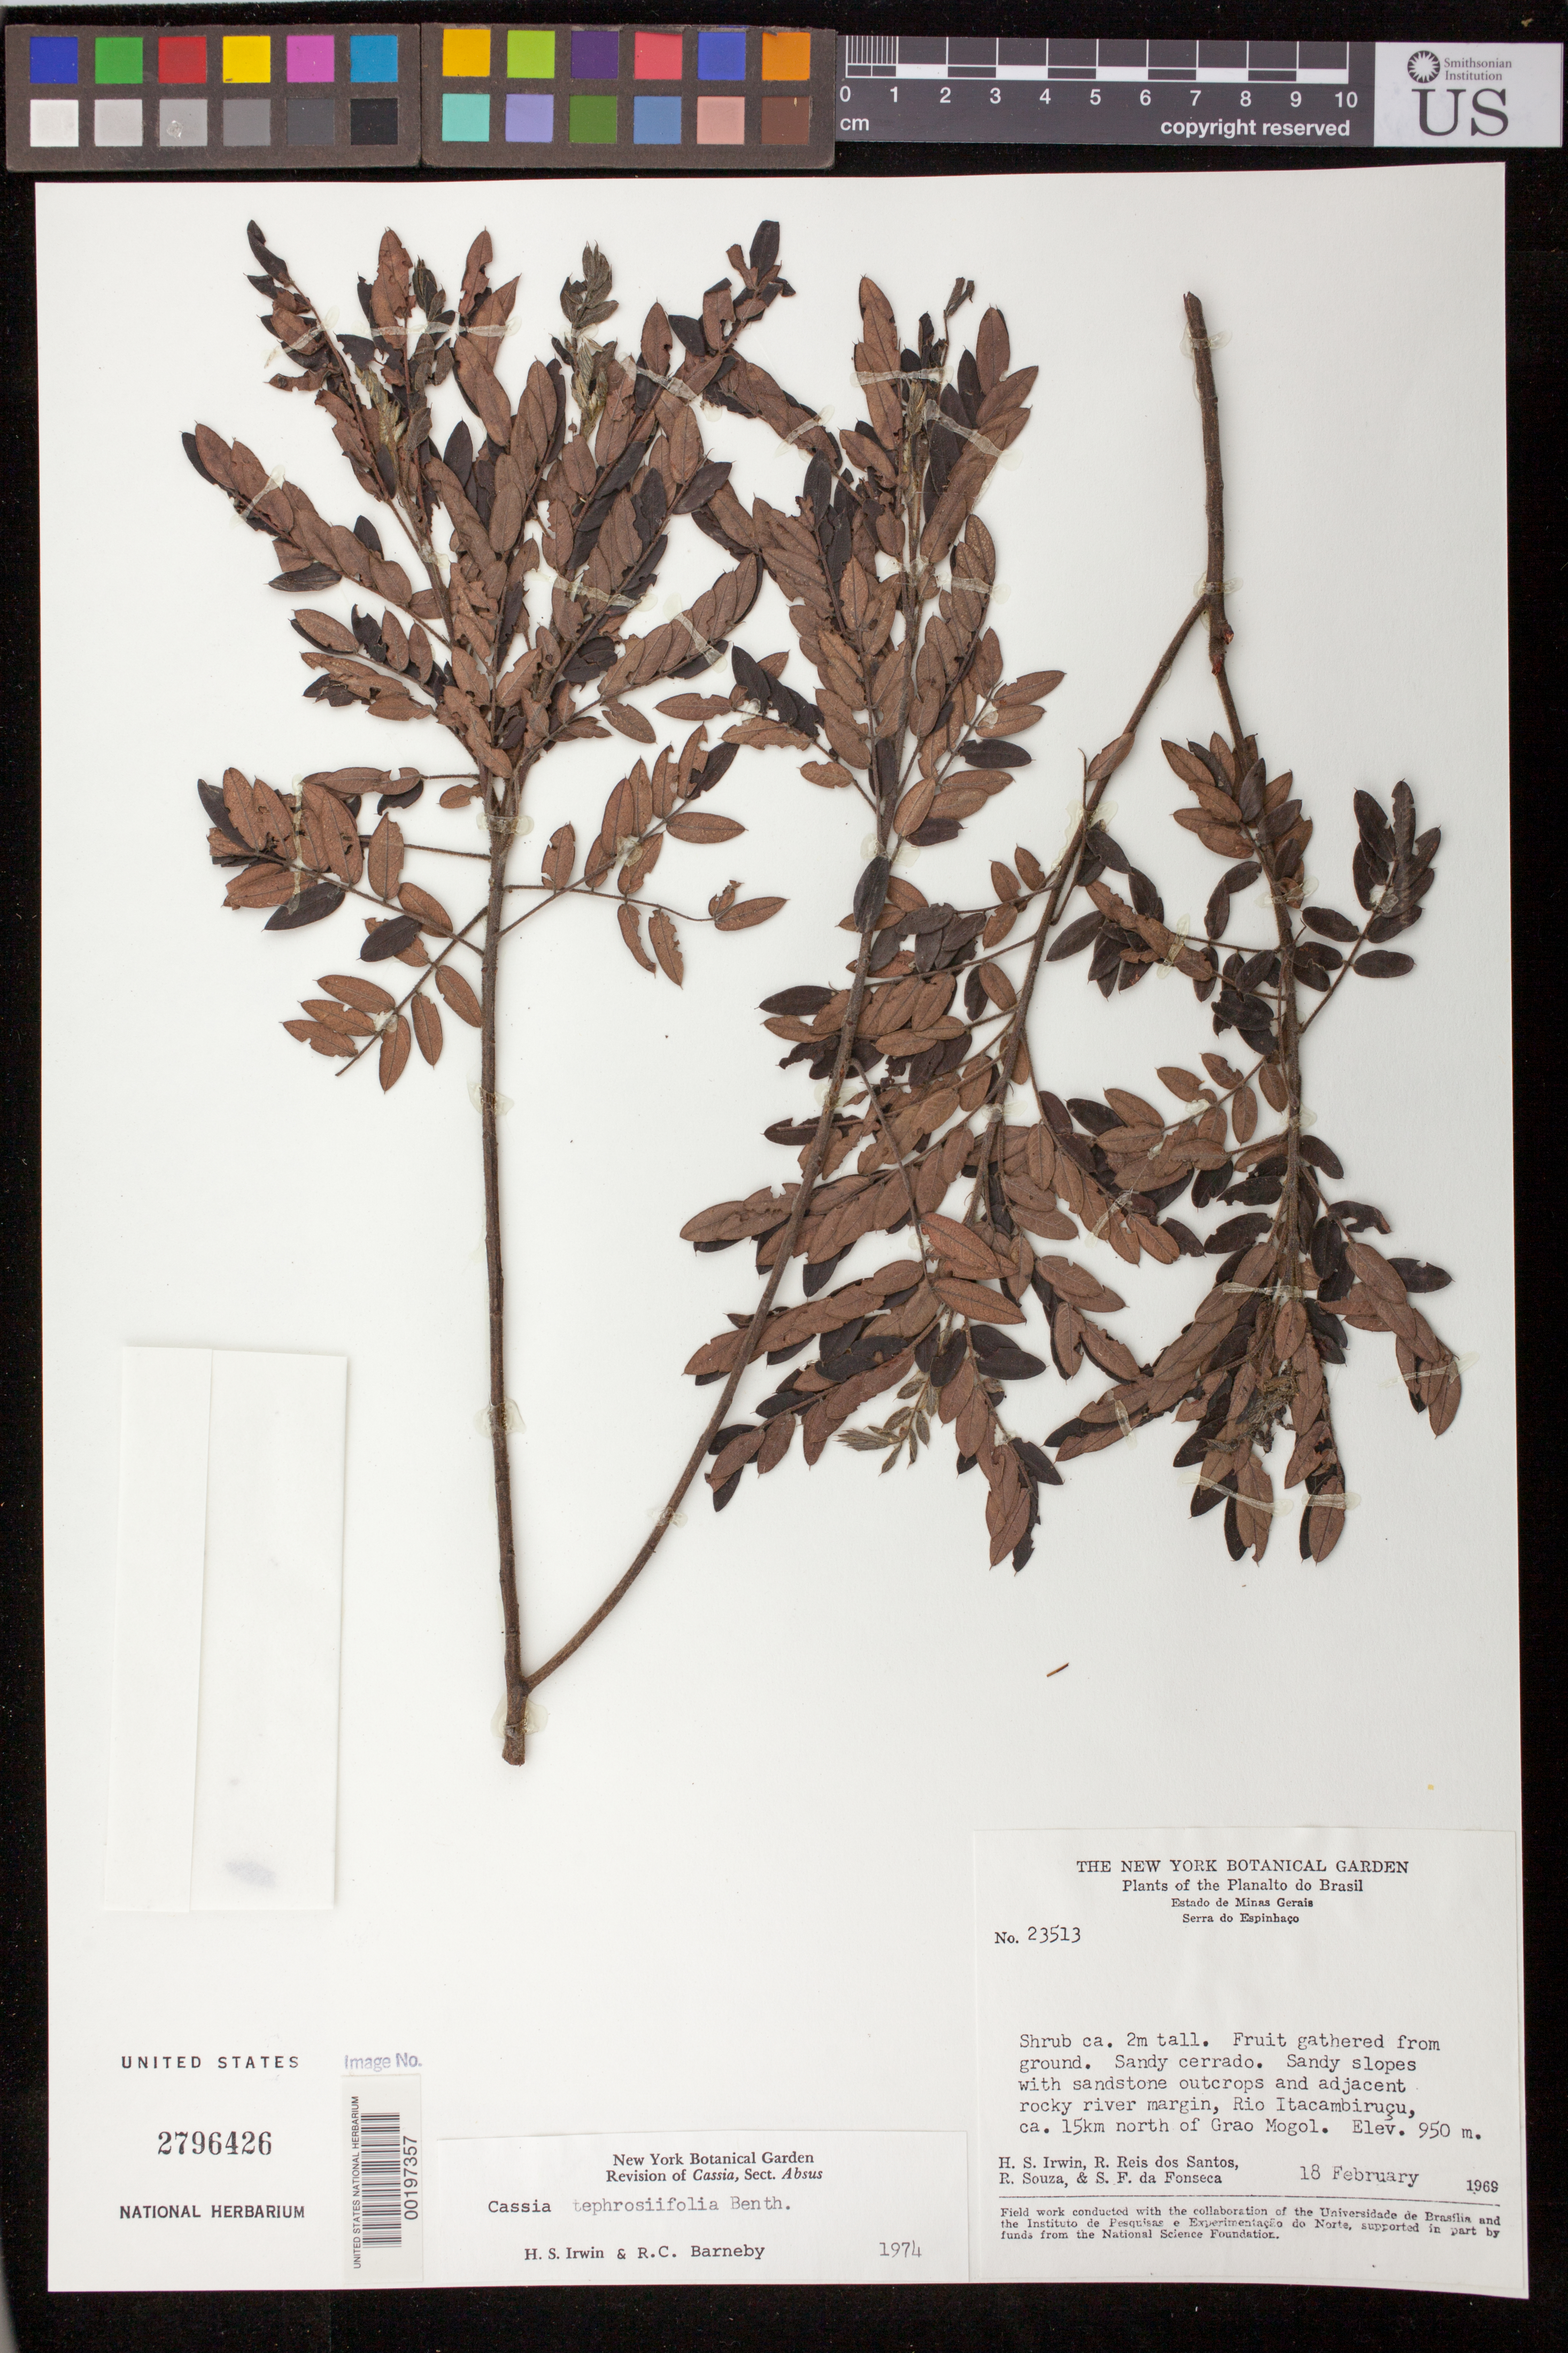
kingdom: Plantae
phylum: Tracheophyta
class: Magnoliopsida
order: Fabales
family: Fabaceae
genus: Chamaecrista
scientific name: Chamaecrista tephrosiifolia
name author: (Benth.) H.S. Irwin & Barneby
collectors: H. Irwin, R. G. P. Santos, R. Souza & S. F. Fonsêca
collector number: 23513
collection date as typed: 18 Feb 1969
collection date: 1969-02-18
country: Brazil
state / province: Minas Gerais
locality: Planalto do Brasil, Serra do Espinhaco; Rio Itacambirucu, ca. 15km north of Grao Mogol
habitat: Sandy cerrado. Sandy slopes with sandstone outcrops and adjacemt rocky river margin.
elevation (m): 950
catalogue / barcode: US 2796426